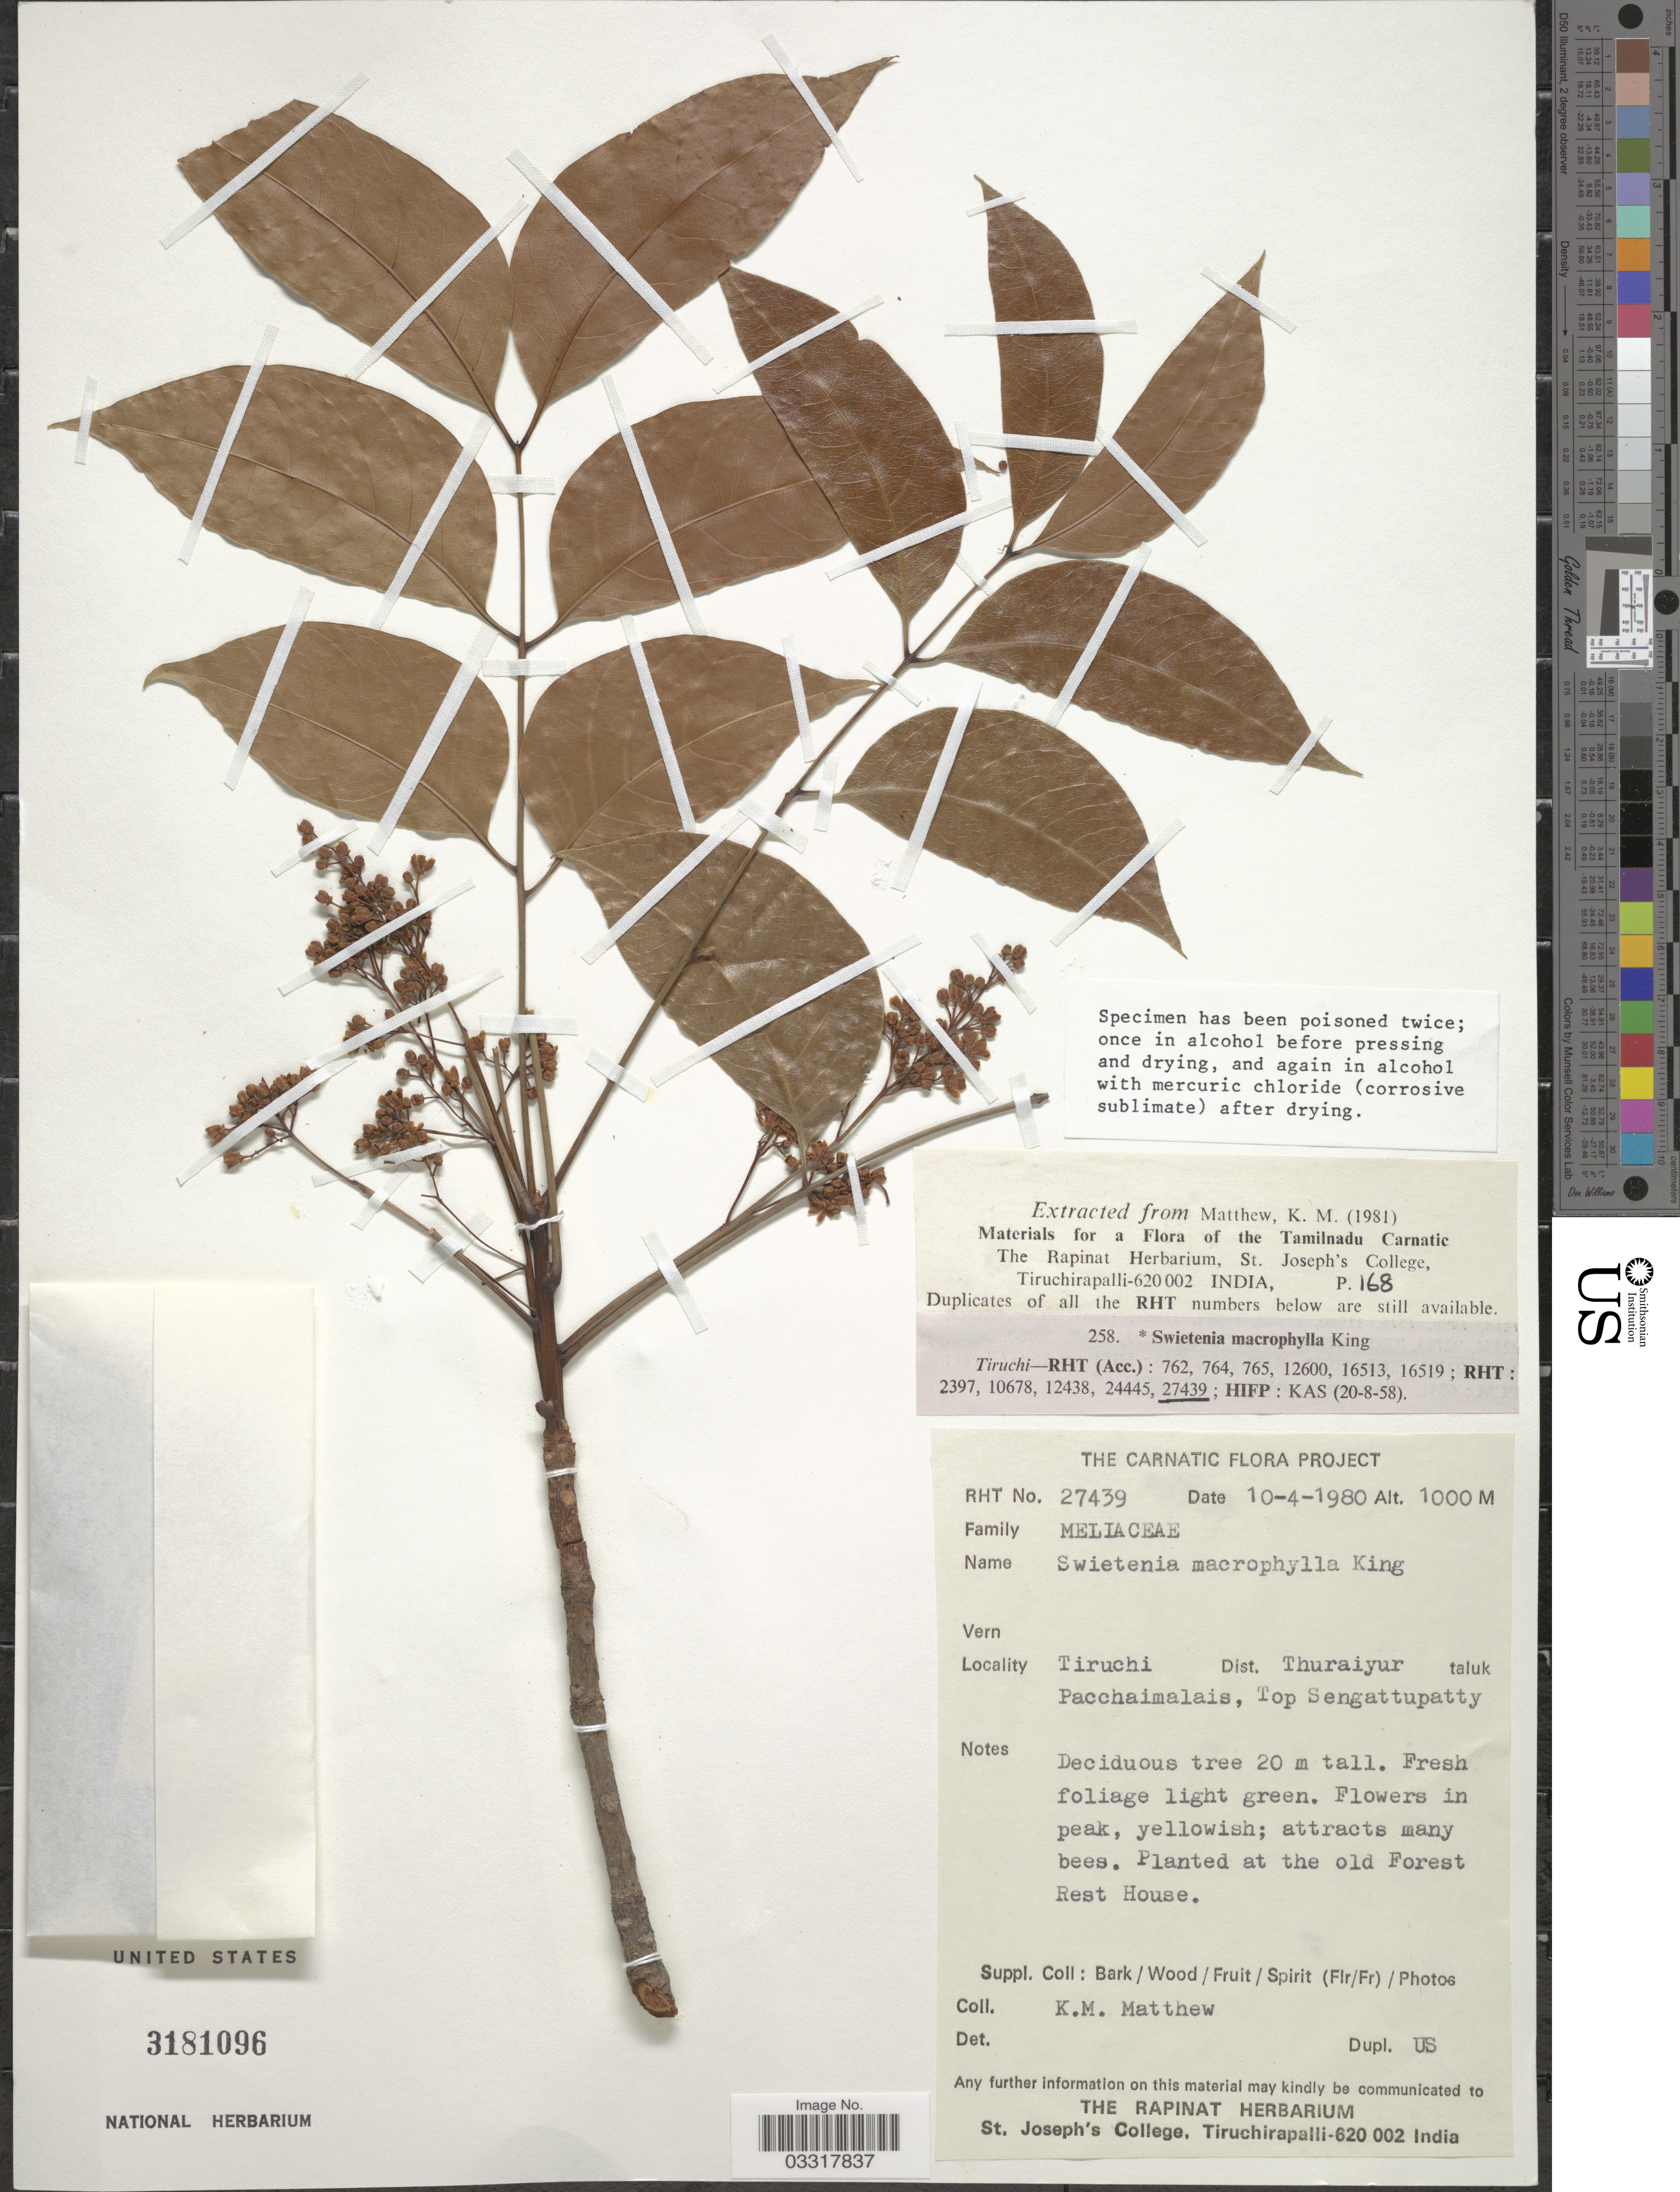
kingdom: Plantae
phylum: Tracheophyta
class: Magnoliopsida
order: Sapindales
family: Meliaceae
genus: Swietenia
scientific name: Swietenia macrophylla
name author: King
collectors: K. M. Matthew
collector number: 27439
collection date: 1980-04-10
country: India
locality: Tiruchi Dist. Thuraiyur taluk. Pacchaimalais, Top Sengattupatty.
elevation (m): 1000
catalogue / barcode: US 3181096